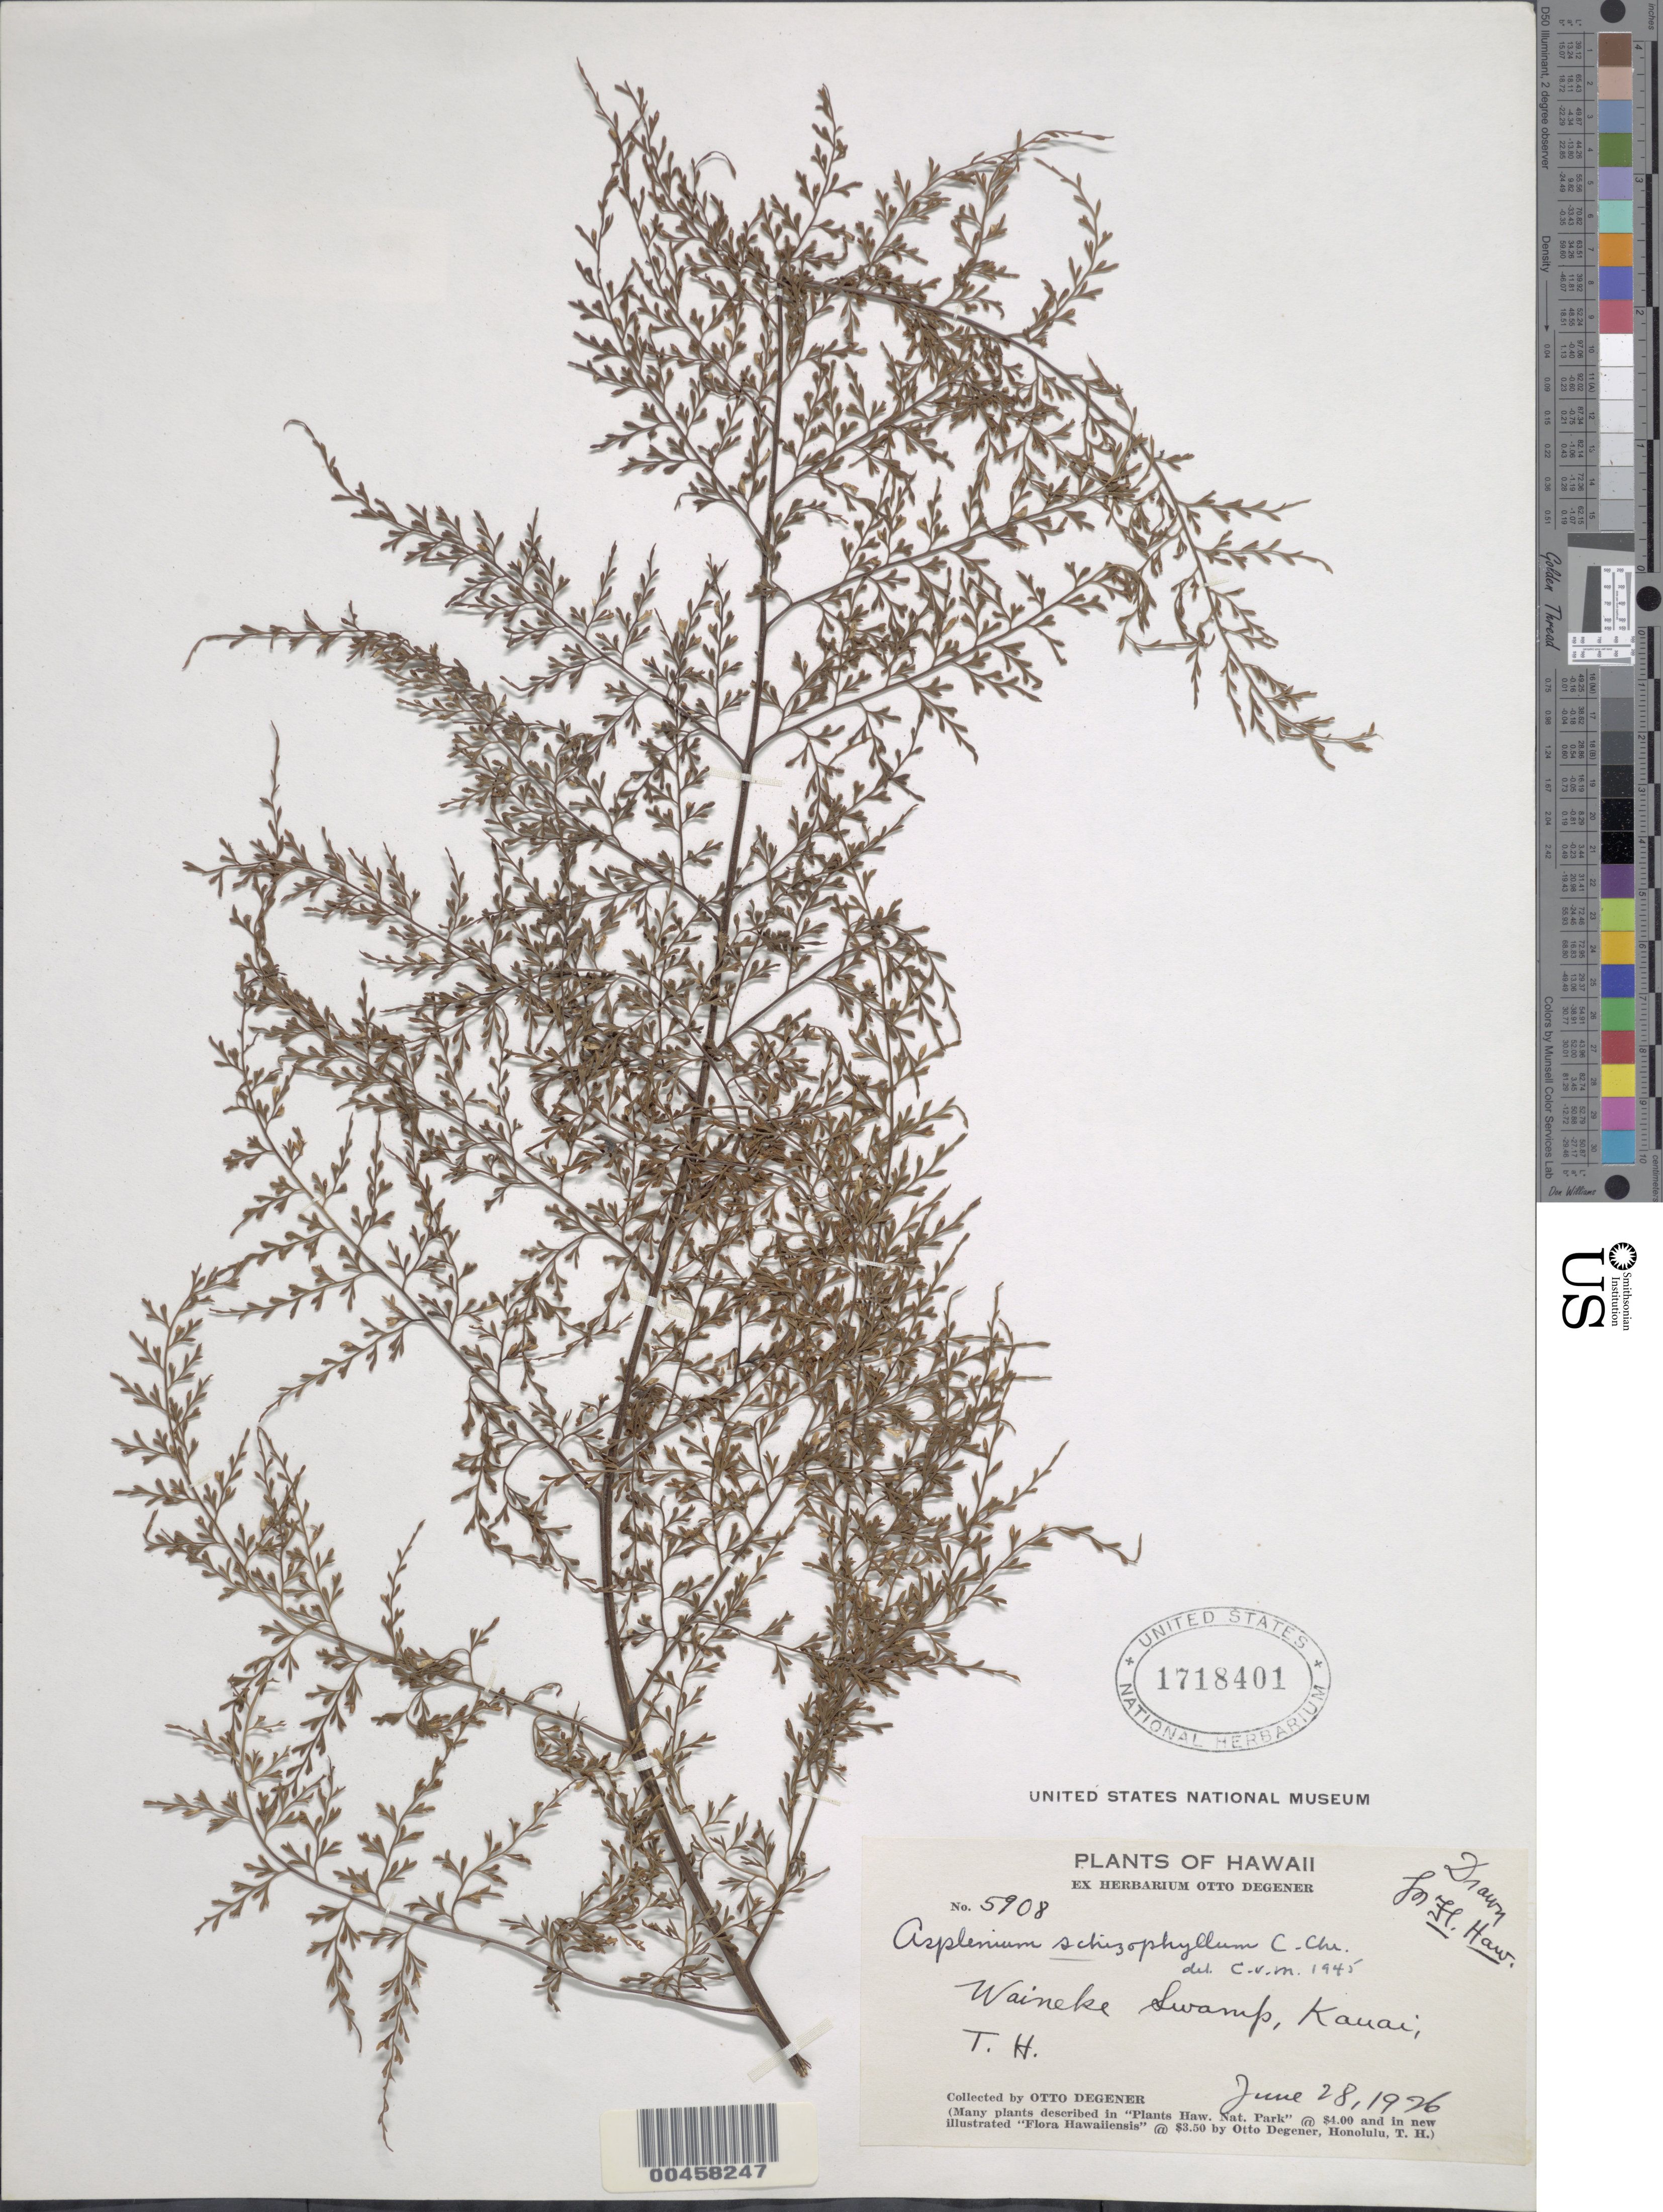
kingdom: Plantae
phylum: Tracheophyta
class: Polypodiopsida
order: Polypodiales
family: Aspleniaceae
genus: Asplenium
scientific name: Asplenium schizophyllum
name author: C. Chr.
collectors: O. Degener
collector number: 5908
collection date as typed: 28 Jun 1926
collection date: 1926-06-28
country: United States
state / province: Hawaii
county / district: Kauai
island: Kaua'i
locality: Waineke Swamp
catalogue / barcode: US 1718401